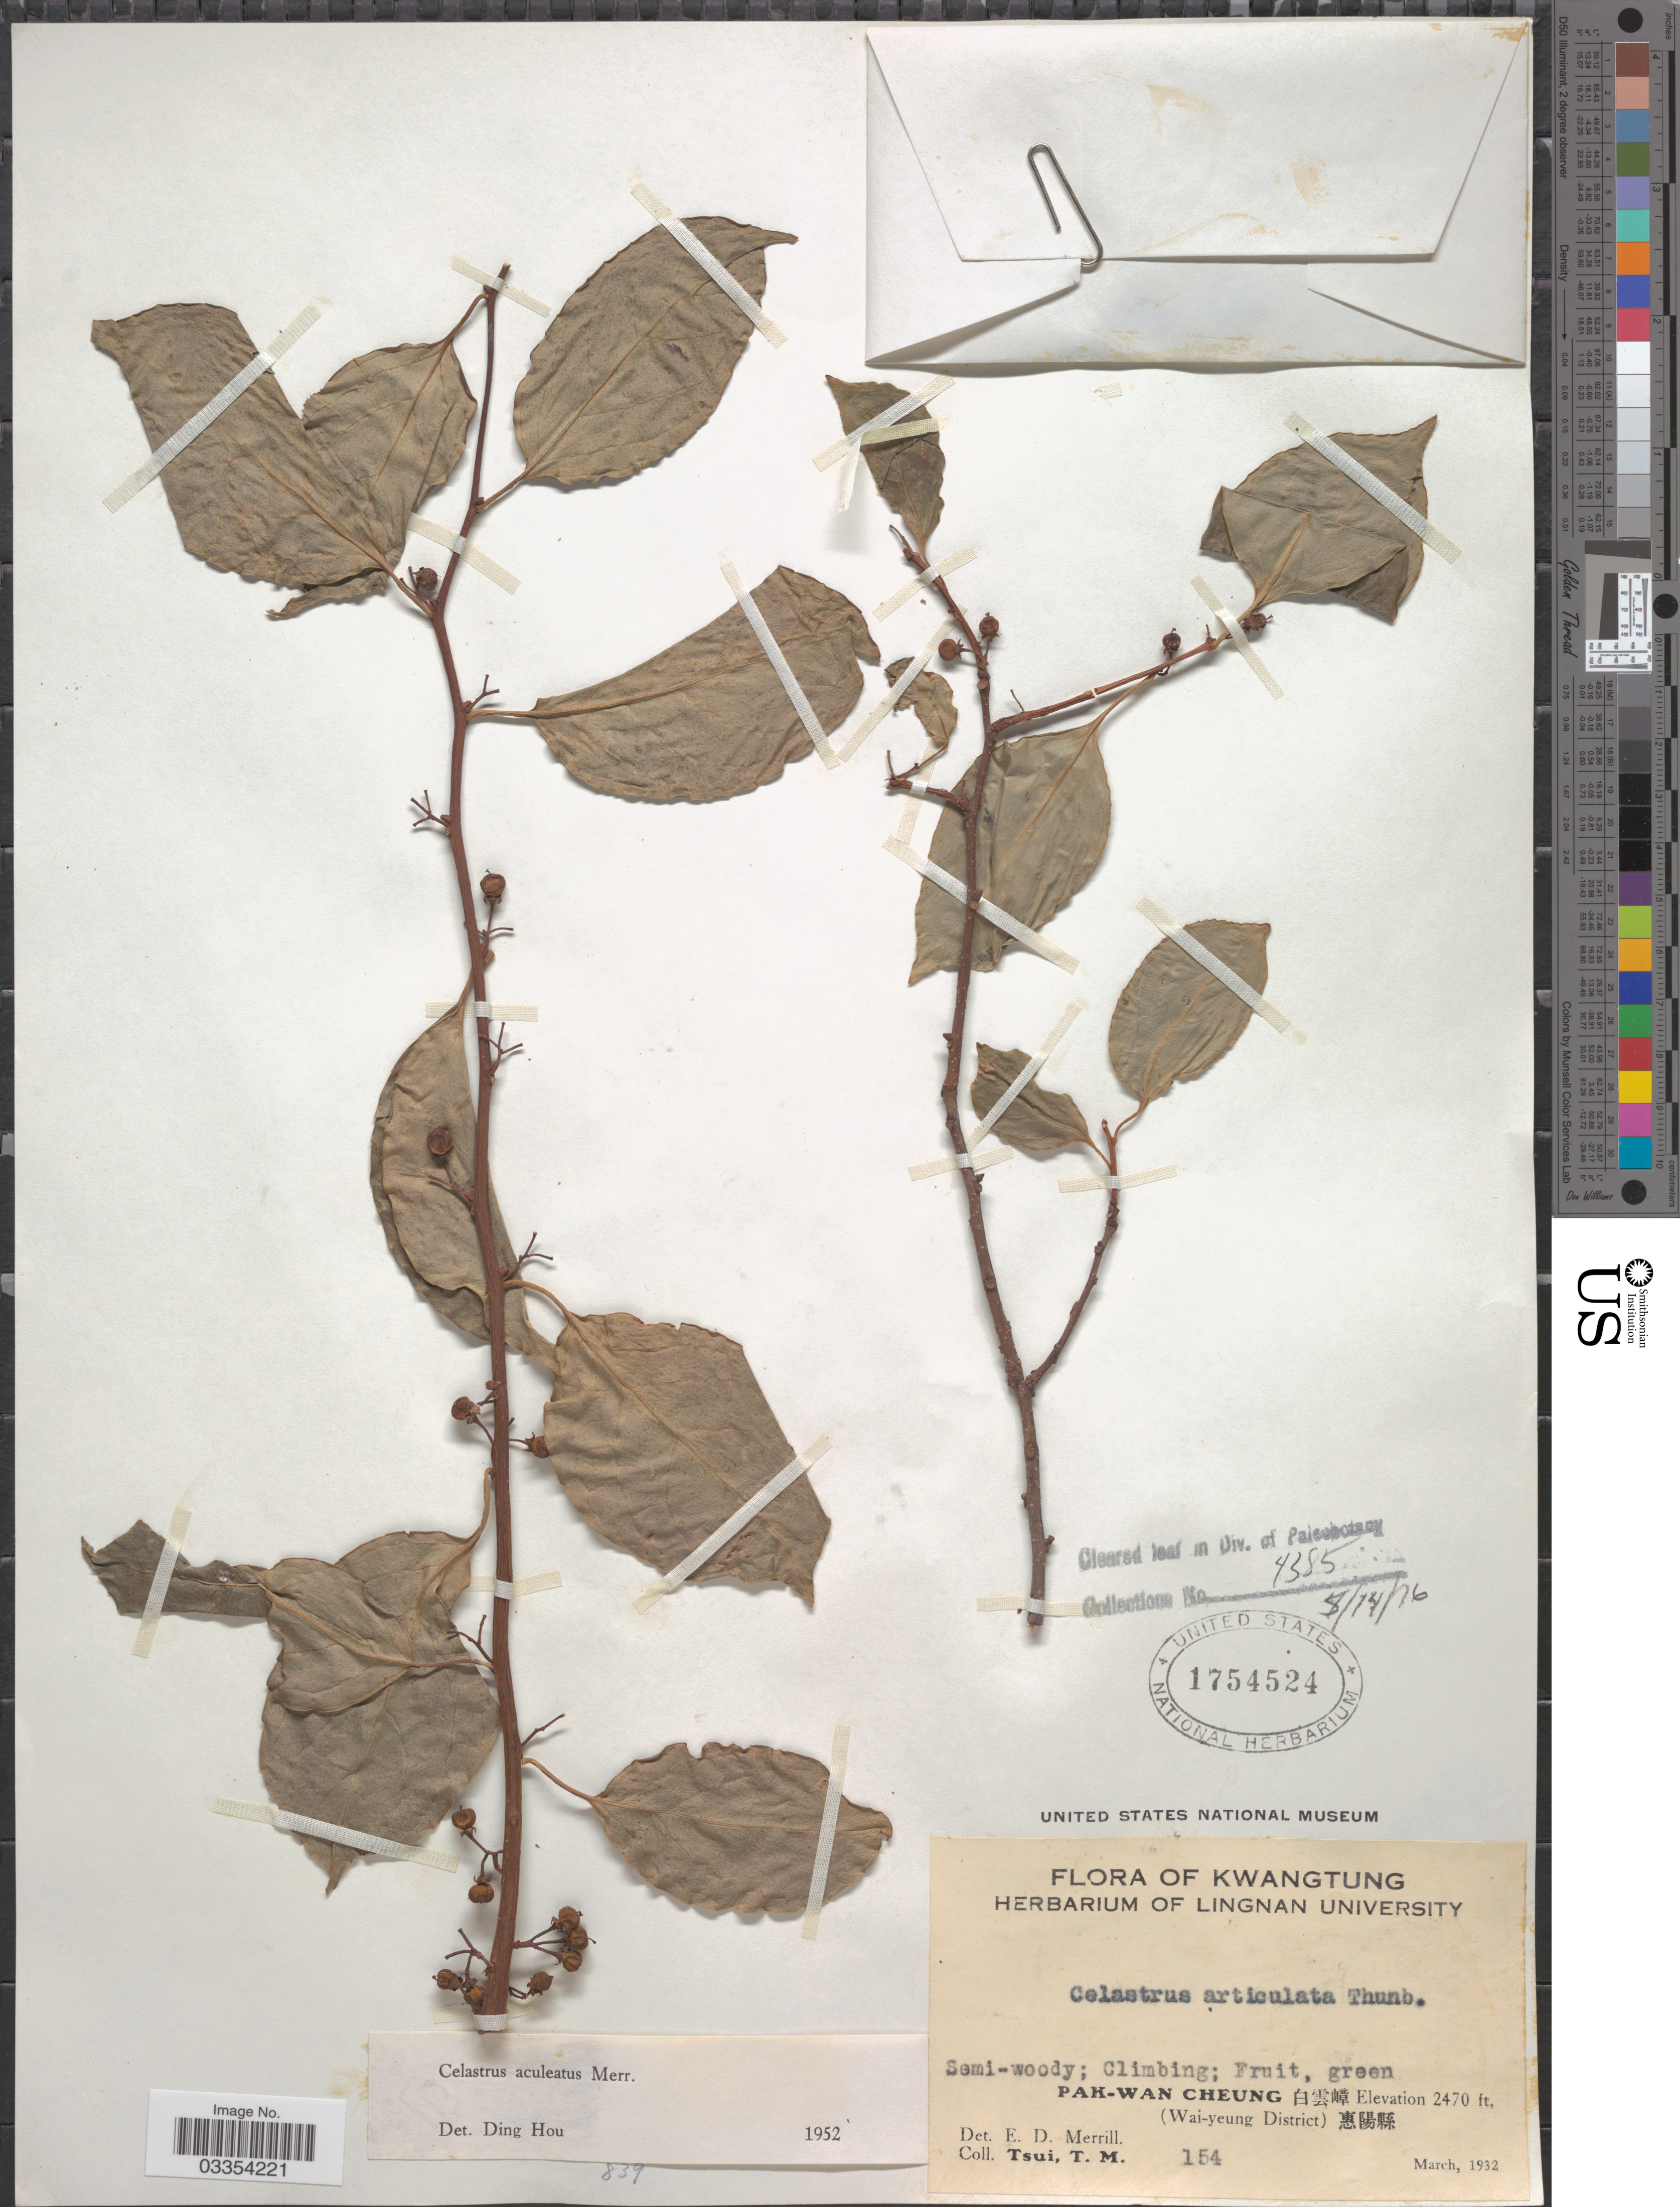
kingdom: Plantae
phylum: Tracheophyta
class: Magnoliopsida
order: Celastrales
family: Celastraceae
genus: Celastrus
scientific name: Celastrus aculeatus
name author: Merr.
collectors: T. Tsui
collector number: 154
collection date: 1932-03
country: China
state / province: Guangdong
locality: Kwantung. Pak-Wan Cheung X. (Wai-yeung District) X.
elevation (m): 753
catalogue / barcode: US 1754524